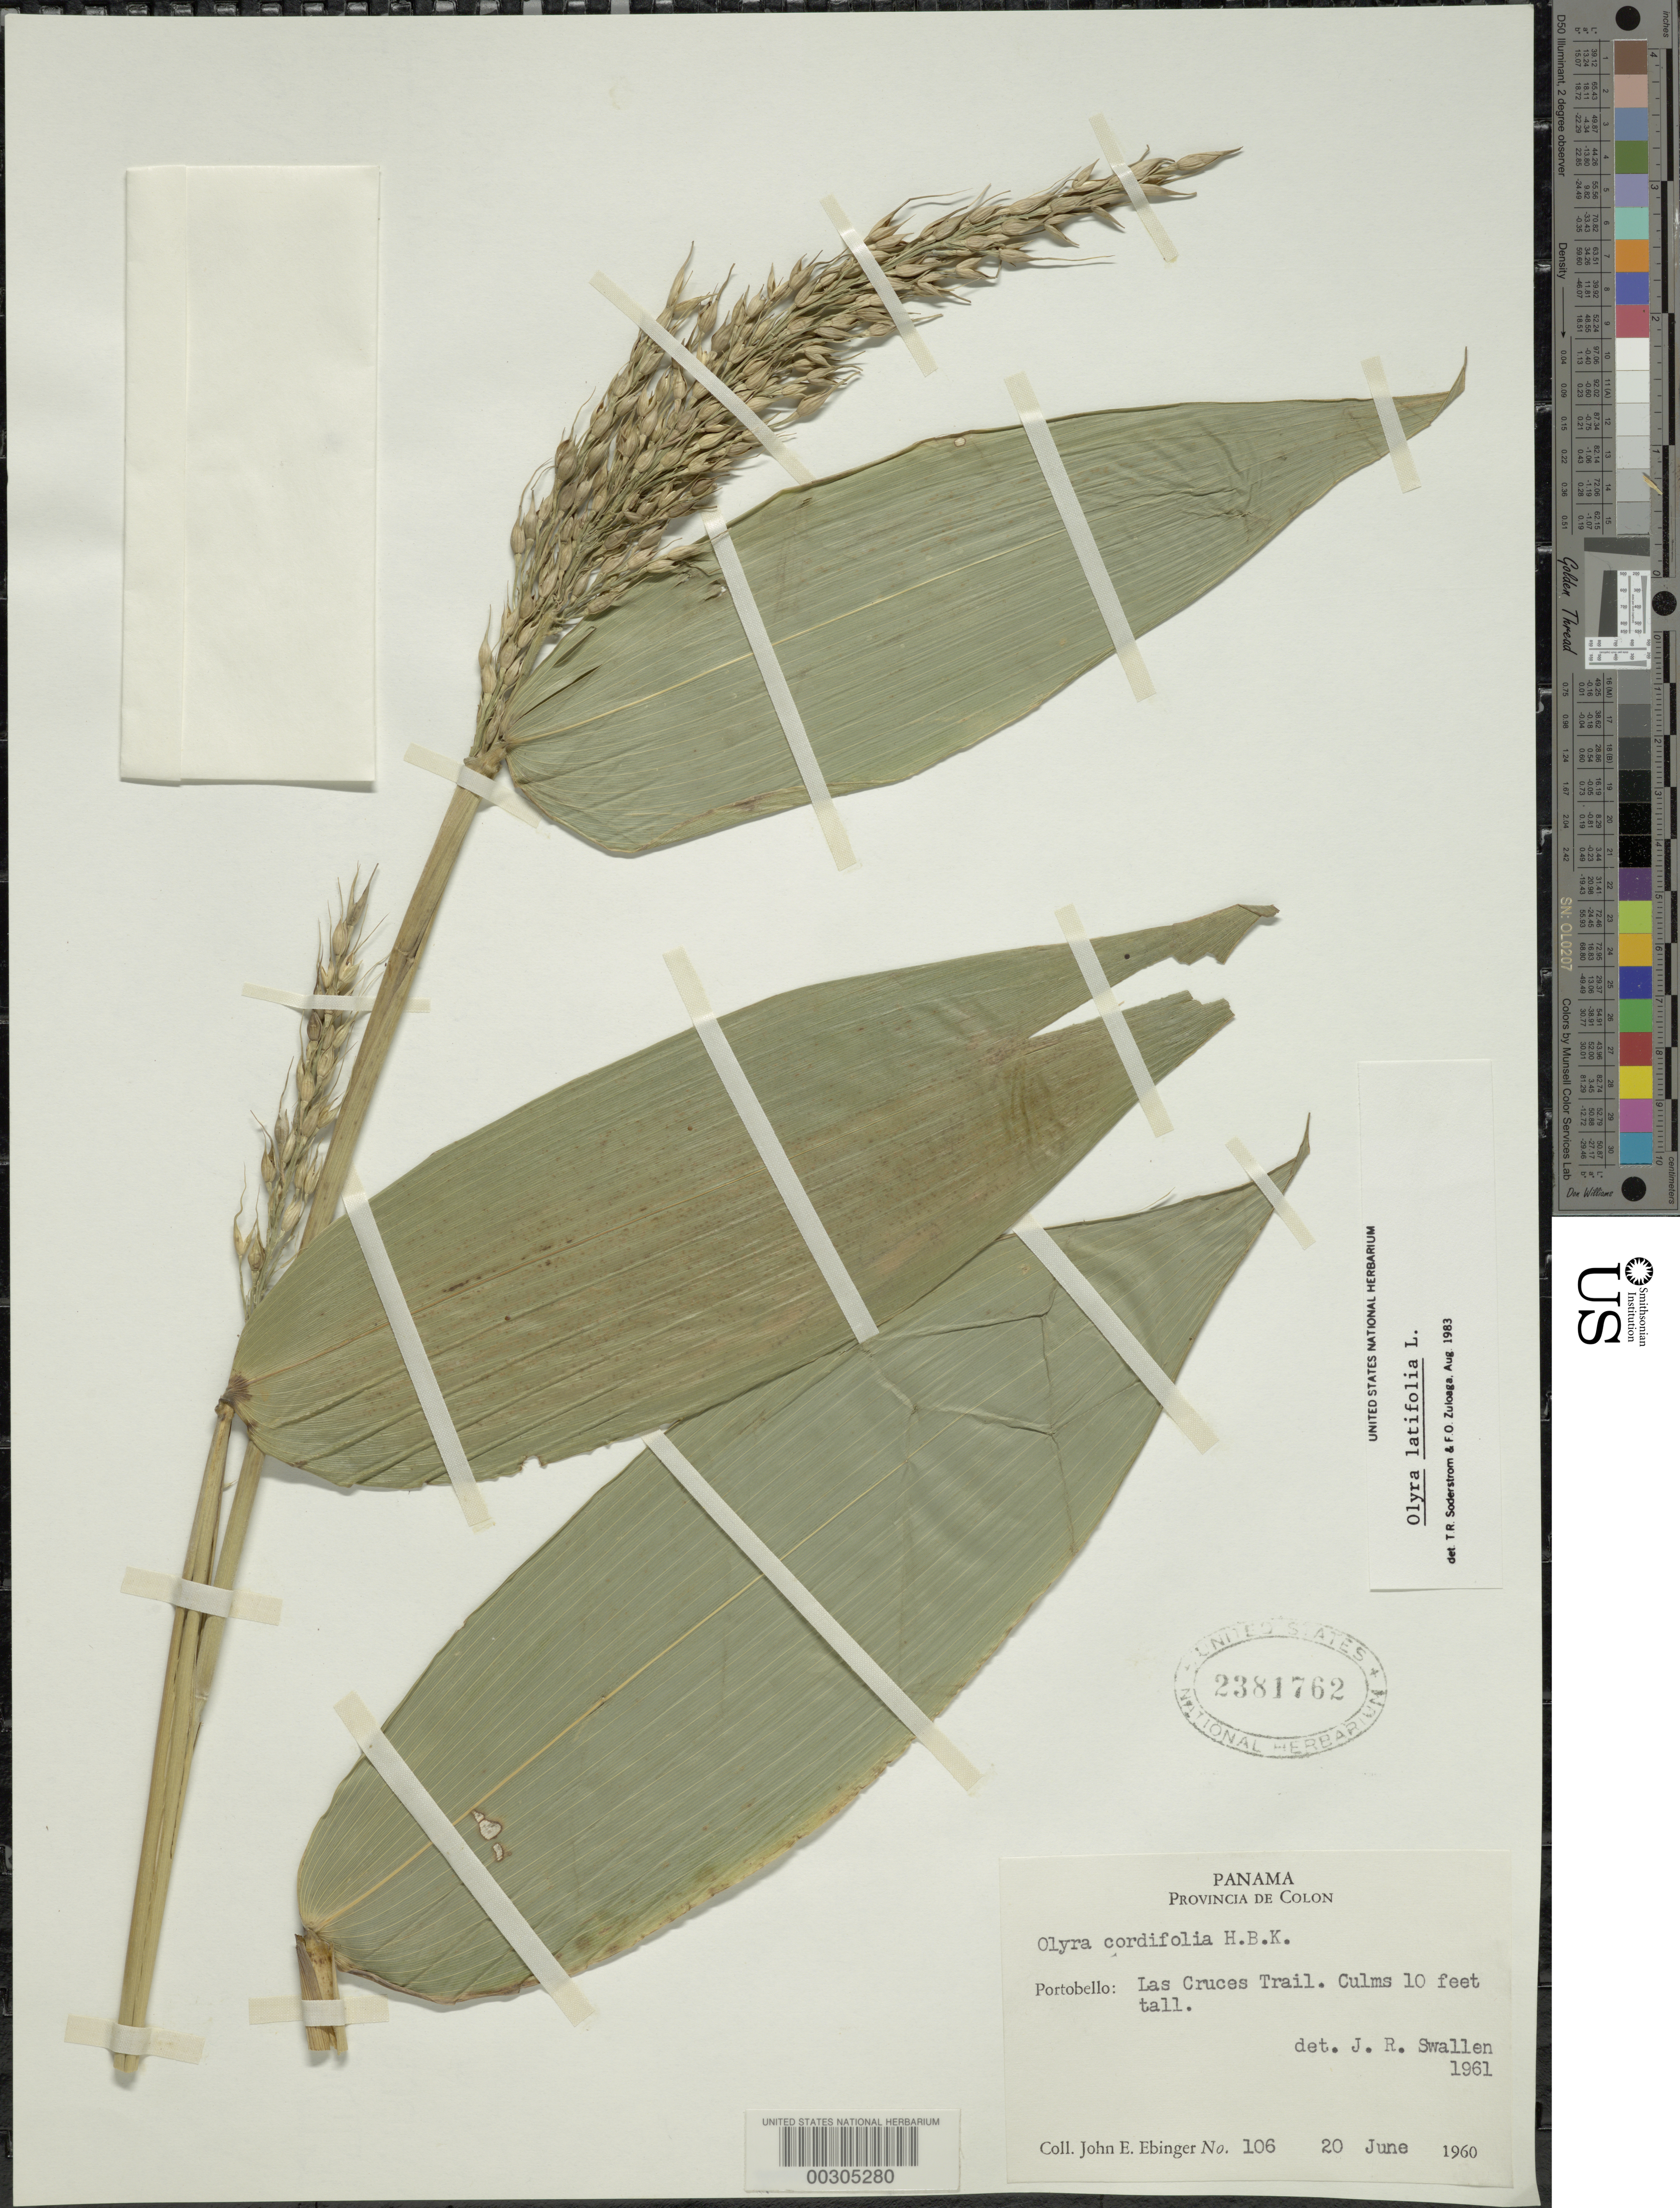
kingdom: Plantae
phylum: Tracheophyta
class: Liliopsida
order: Poales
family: Poaceae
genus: Olyra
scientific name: Olyra latifolia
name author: L.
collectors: J. Ebinger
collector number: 106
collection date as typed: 20 Jun 1960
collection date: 1960-06-20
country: Panama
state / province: Colón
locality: Portobello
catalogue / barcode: US 2381762